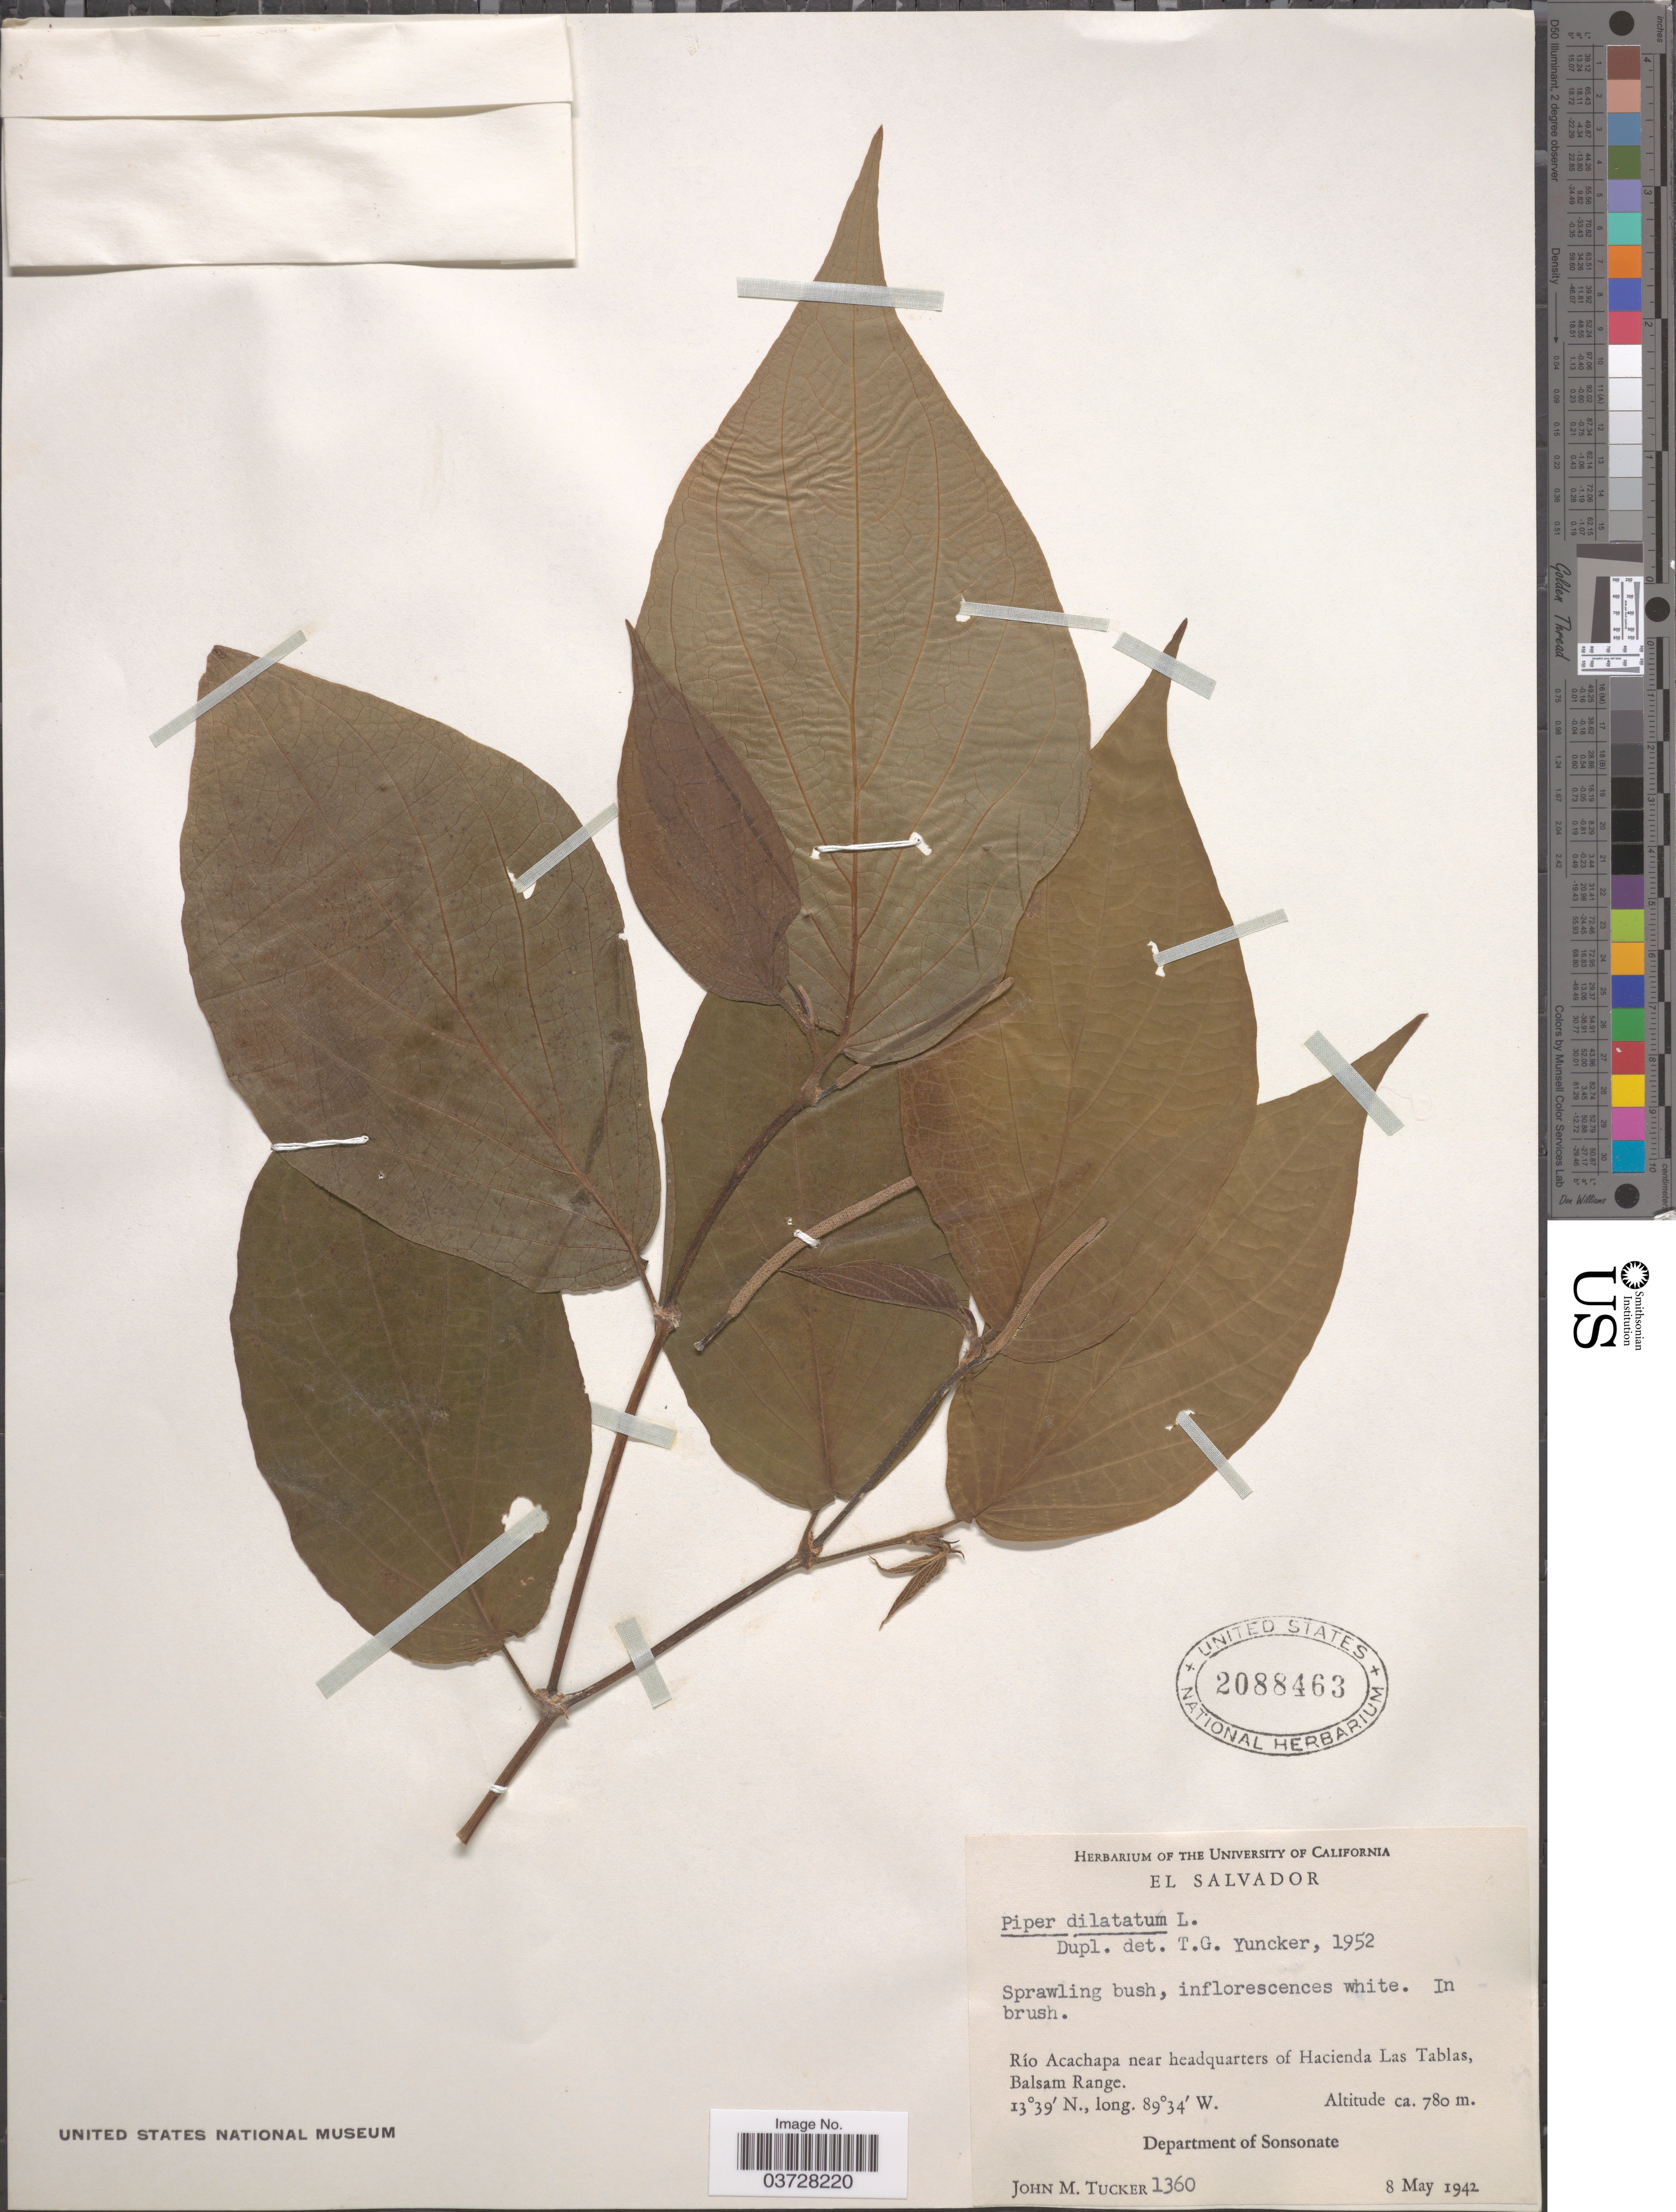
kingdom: Plantae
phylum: Tracheophyta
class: Magnoliopsida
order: Piperales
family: Piperaceae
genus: Piper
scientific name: Piper dilatatum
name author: Rich.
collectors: J. M. Tucker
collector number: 1360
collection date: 1942-05-08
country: El Salvador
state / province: Sonsonate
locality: Río Acachapa near headquarters of Hacienda Las Tablas, Balsam Range. Department of Sonsonate.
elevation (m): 780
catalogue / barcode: US 2088463